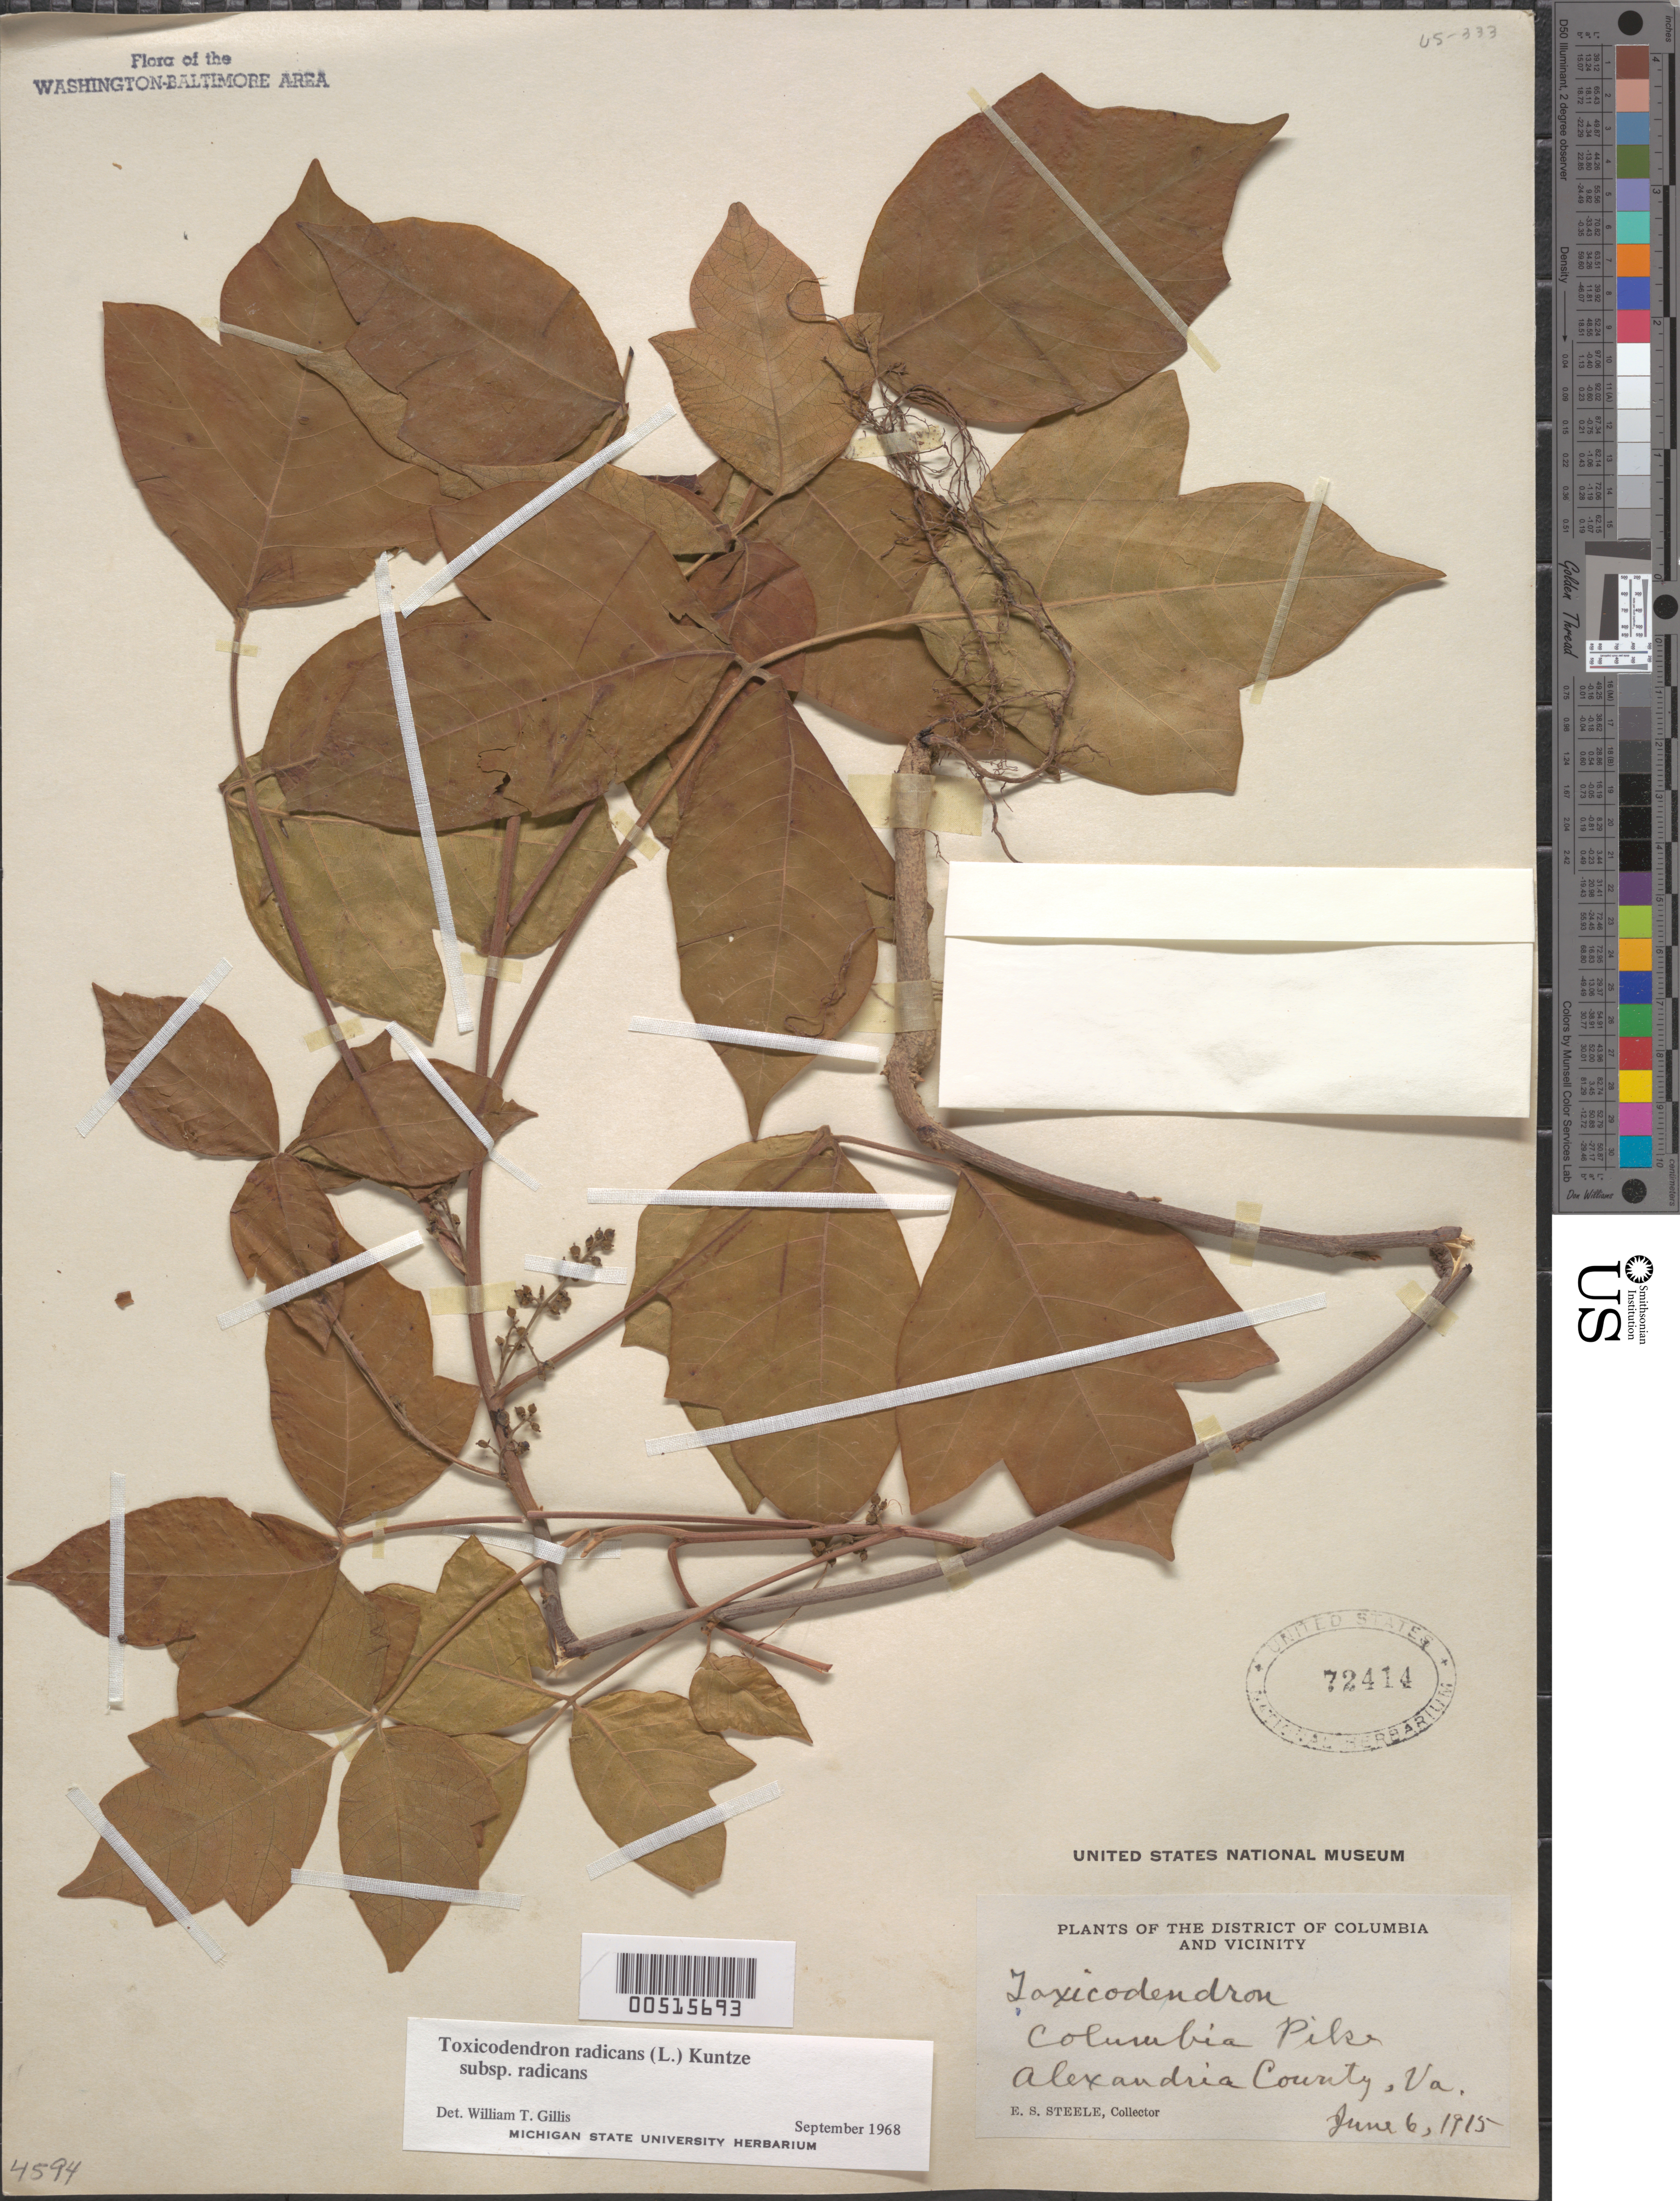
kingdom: Plantae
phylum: Tracheophyta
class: Magnoliopsida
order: Sapindales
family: Anacardiaceae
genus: Toxicodendron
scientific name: Toxicodendron radicans subsp. radicans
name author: (L.) Kuntze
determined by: Gillis, W. T.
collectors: E. Steele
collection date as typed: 06 Jun 1915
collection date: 1915-06-06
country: United States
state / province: Virginia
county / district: City of Alexandria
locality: Alexandria, Columbia Pike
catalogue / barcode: US 72414